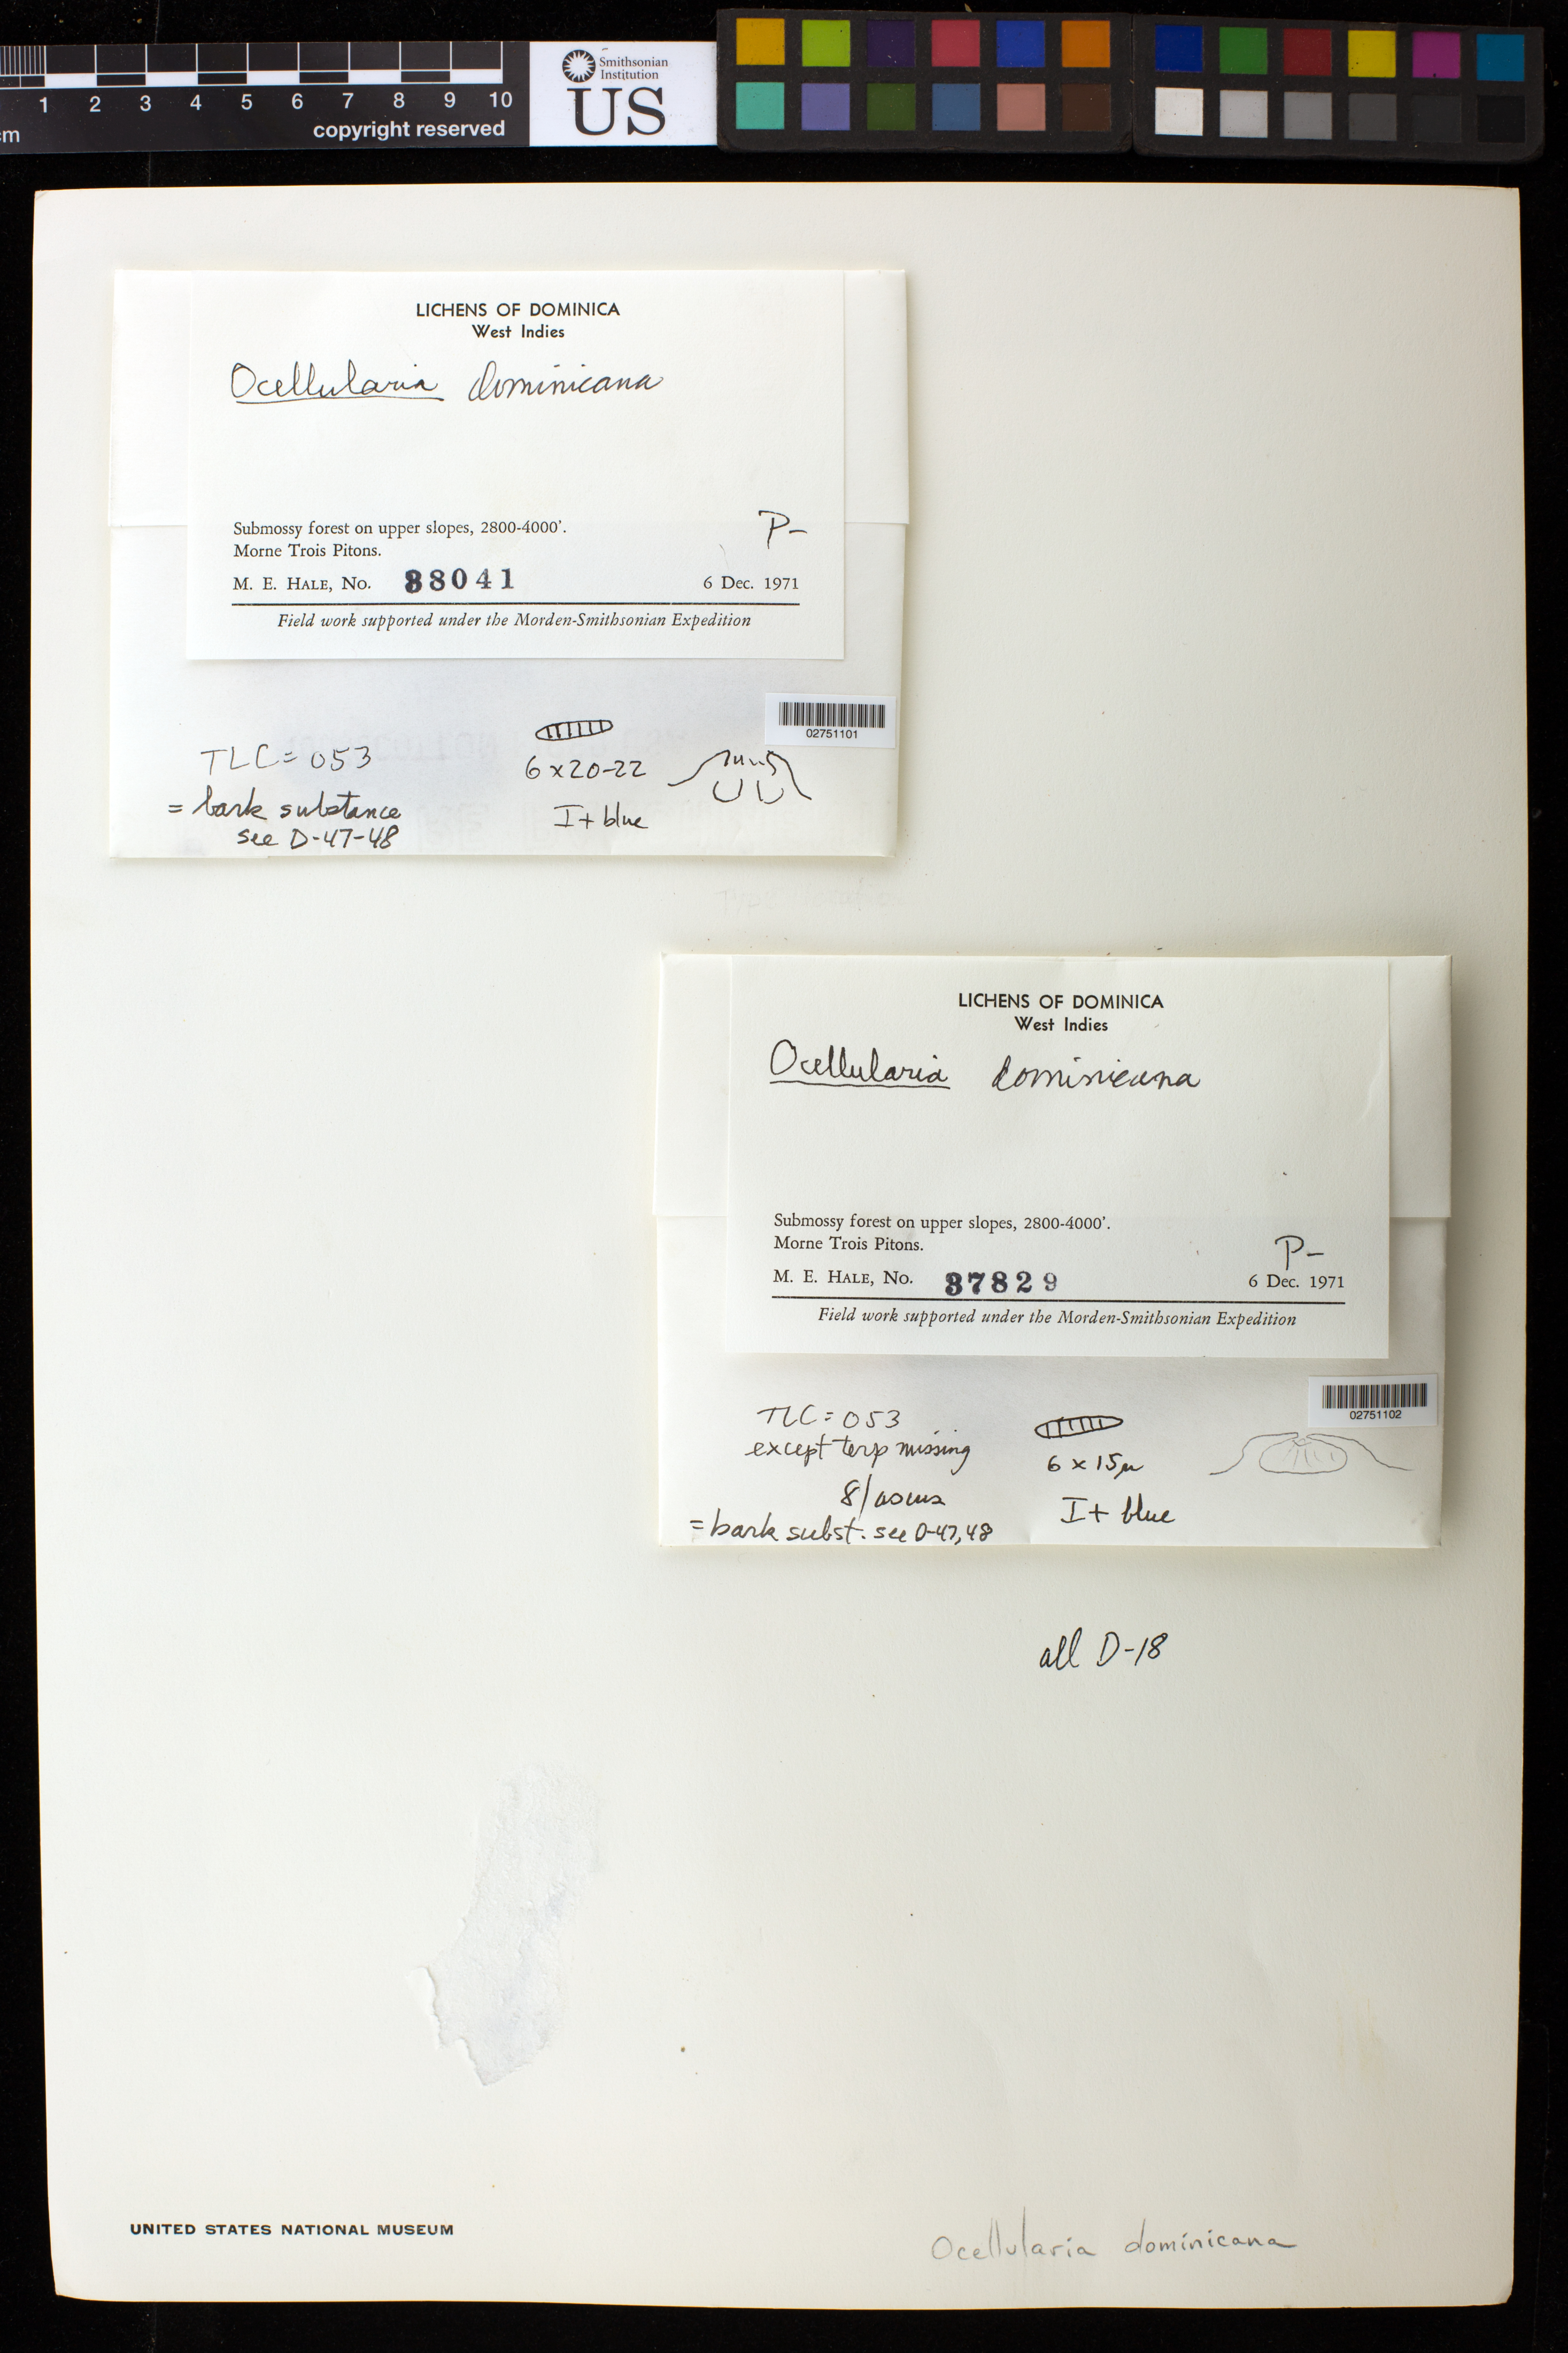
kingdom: Fungi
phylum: Ascomycota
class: Lecanoromycetes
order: Ostropales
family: Graphidaceae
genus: Ocellularia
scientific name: Ocellularia dominicana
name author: Hale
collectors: M. Hale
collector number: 38041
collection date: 1971-12-06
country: Dominica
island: Dominica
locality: Morne Trois Pitons